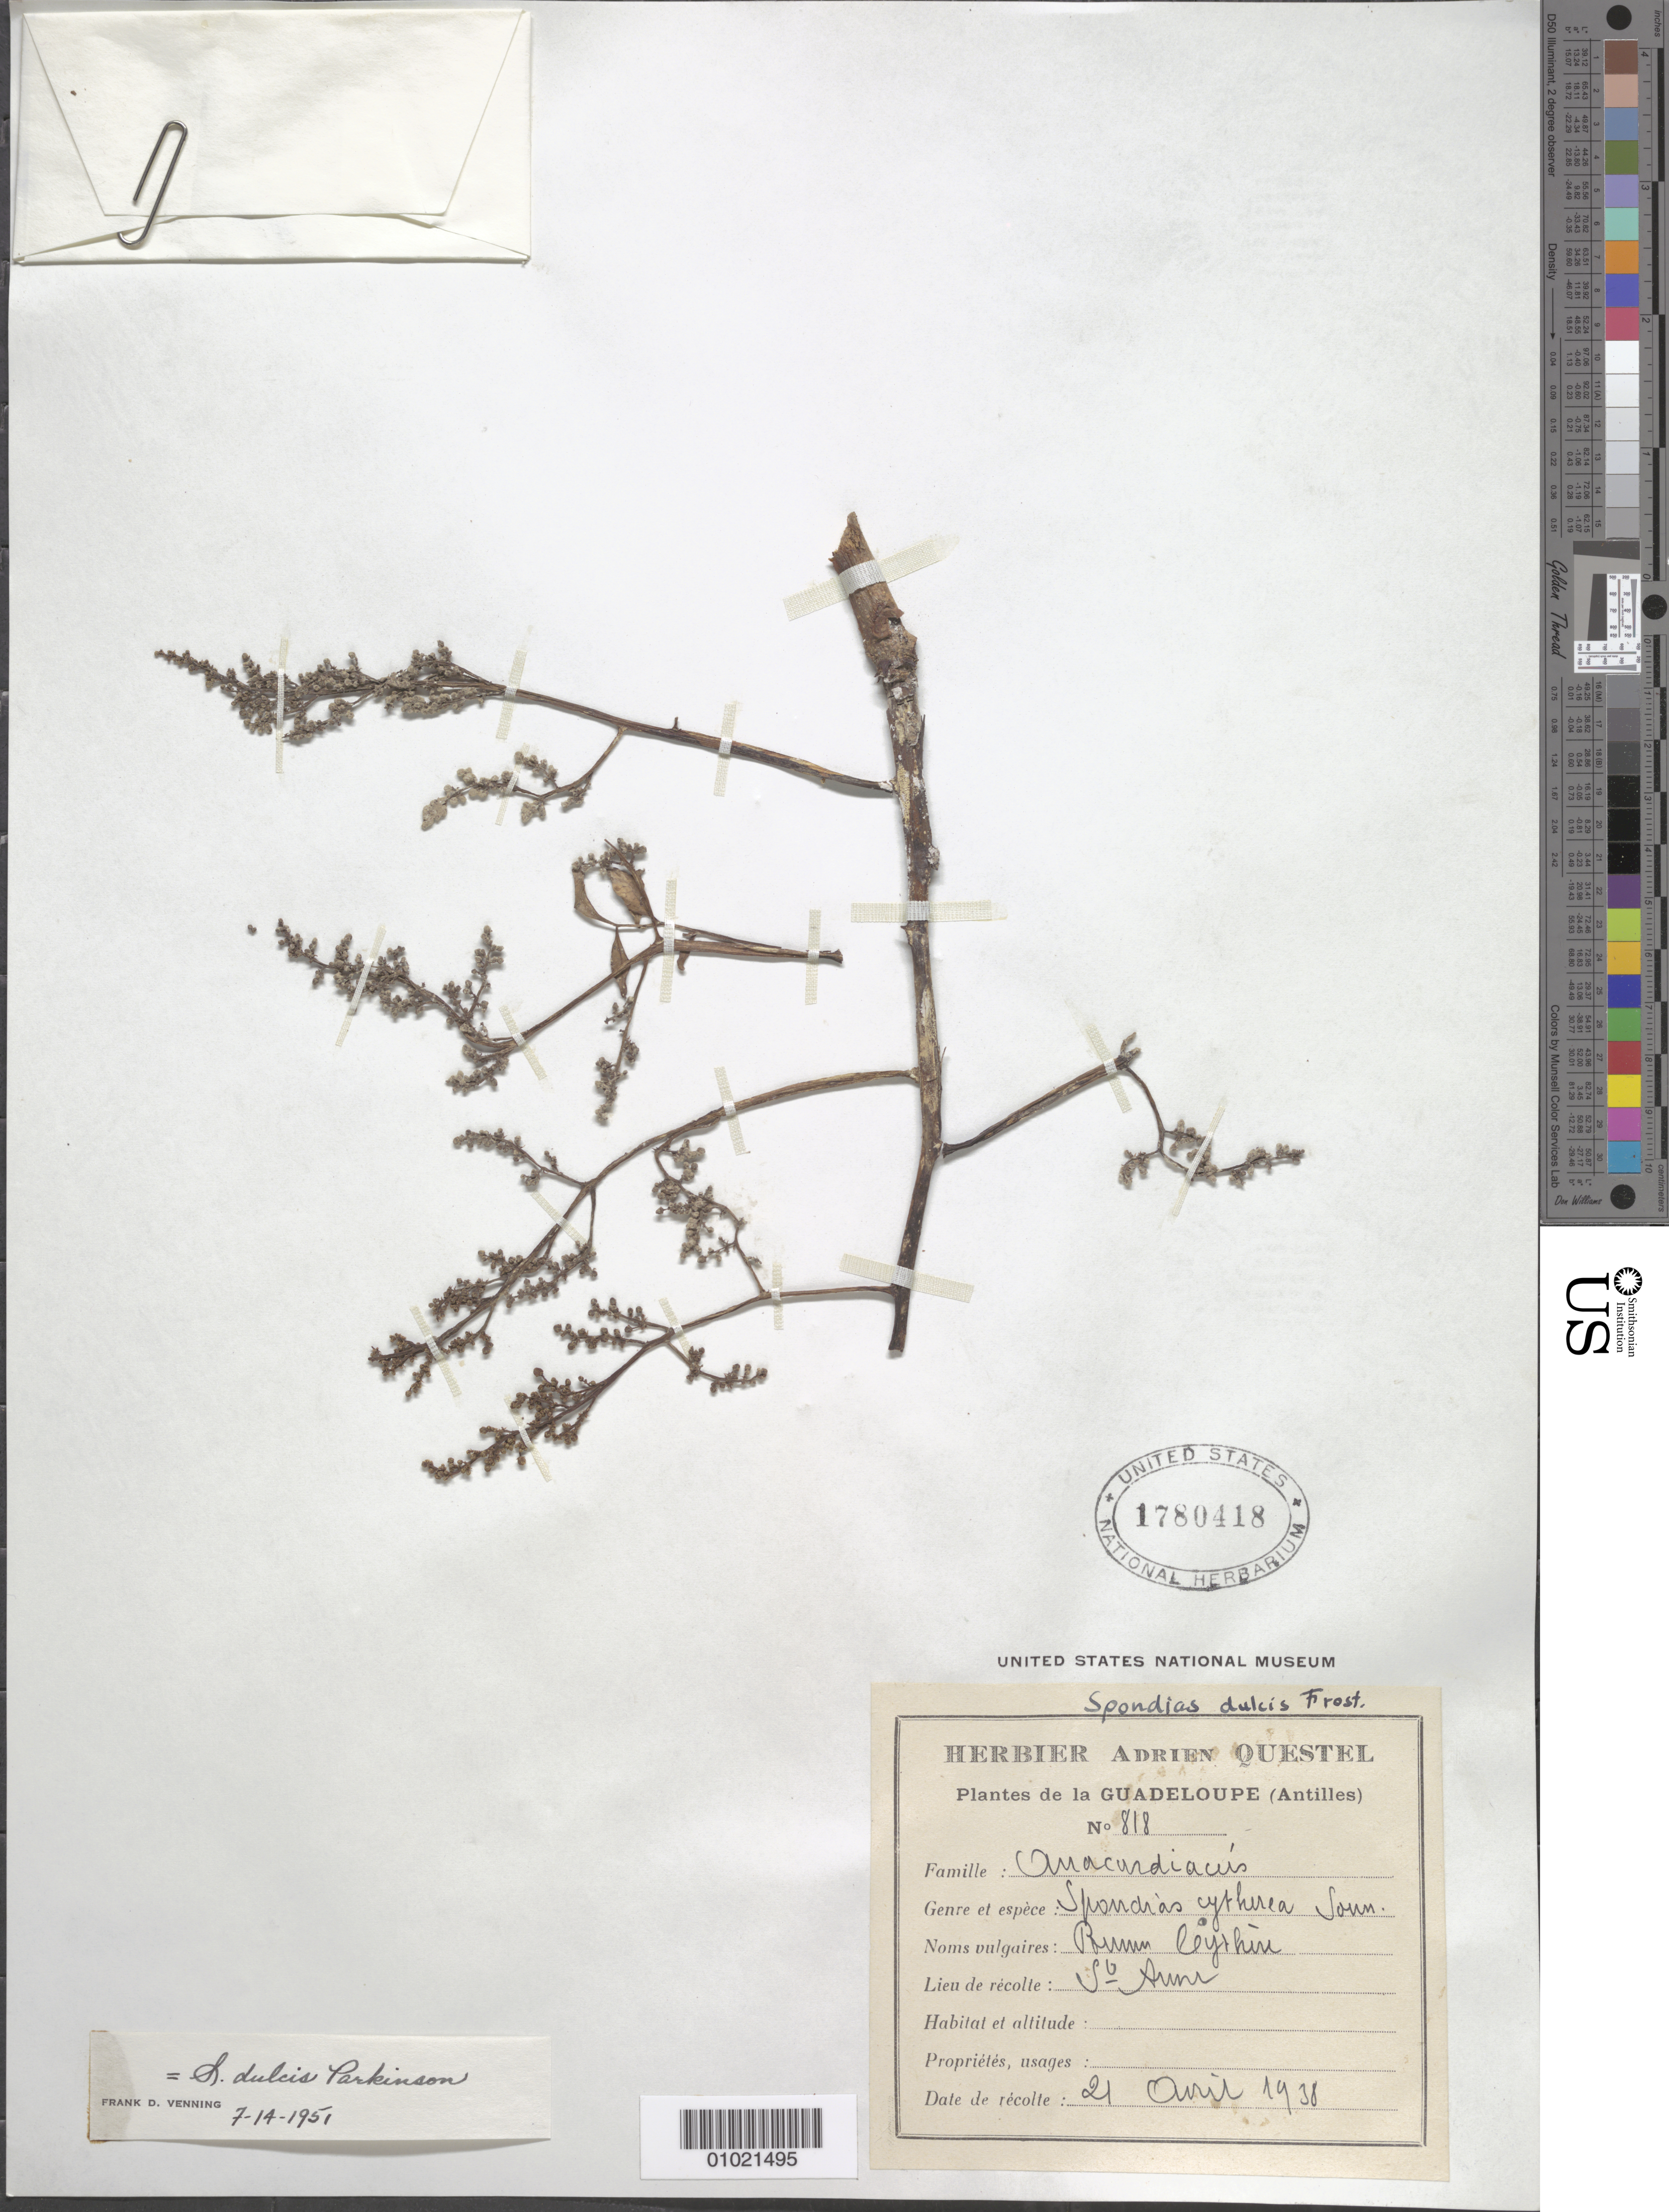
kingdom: Plantae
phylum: Tracheophyta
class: Magnoliopsida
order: Sapindales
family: Anacardiaceae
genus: Spondias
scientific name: Spondias dulcis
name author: Parkinson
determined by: Mitchell, J. D.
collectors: A. Questel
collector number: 818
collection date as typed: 21 Apr 1938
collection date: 1938-04-21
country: Guadeloupe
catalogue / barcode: US 1780418